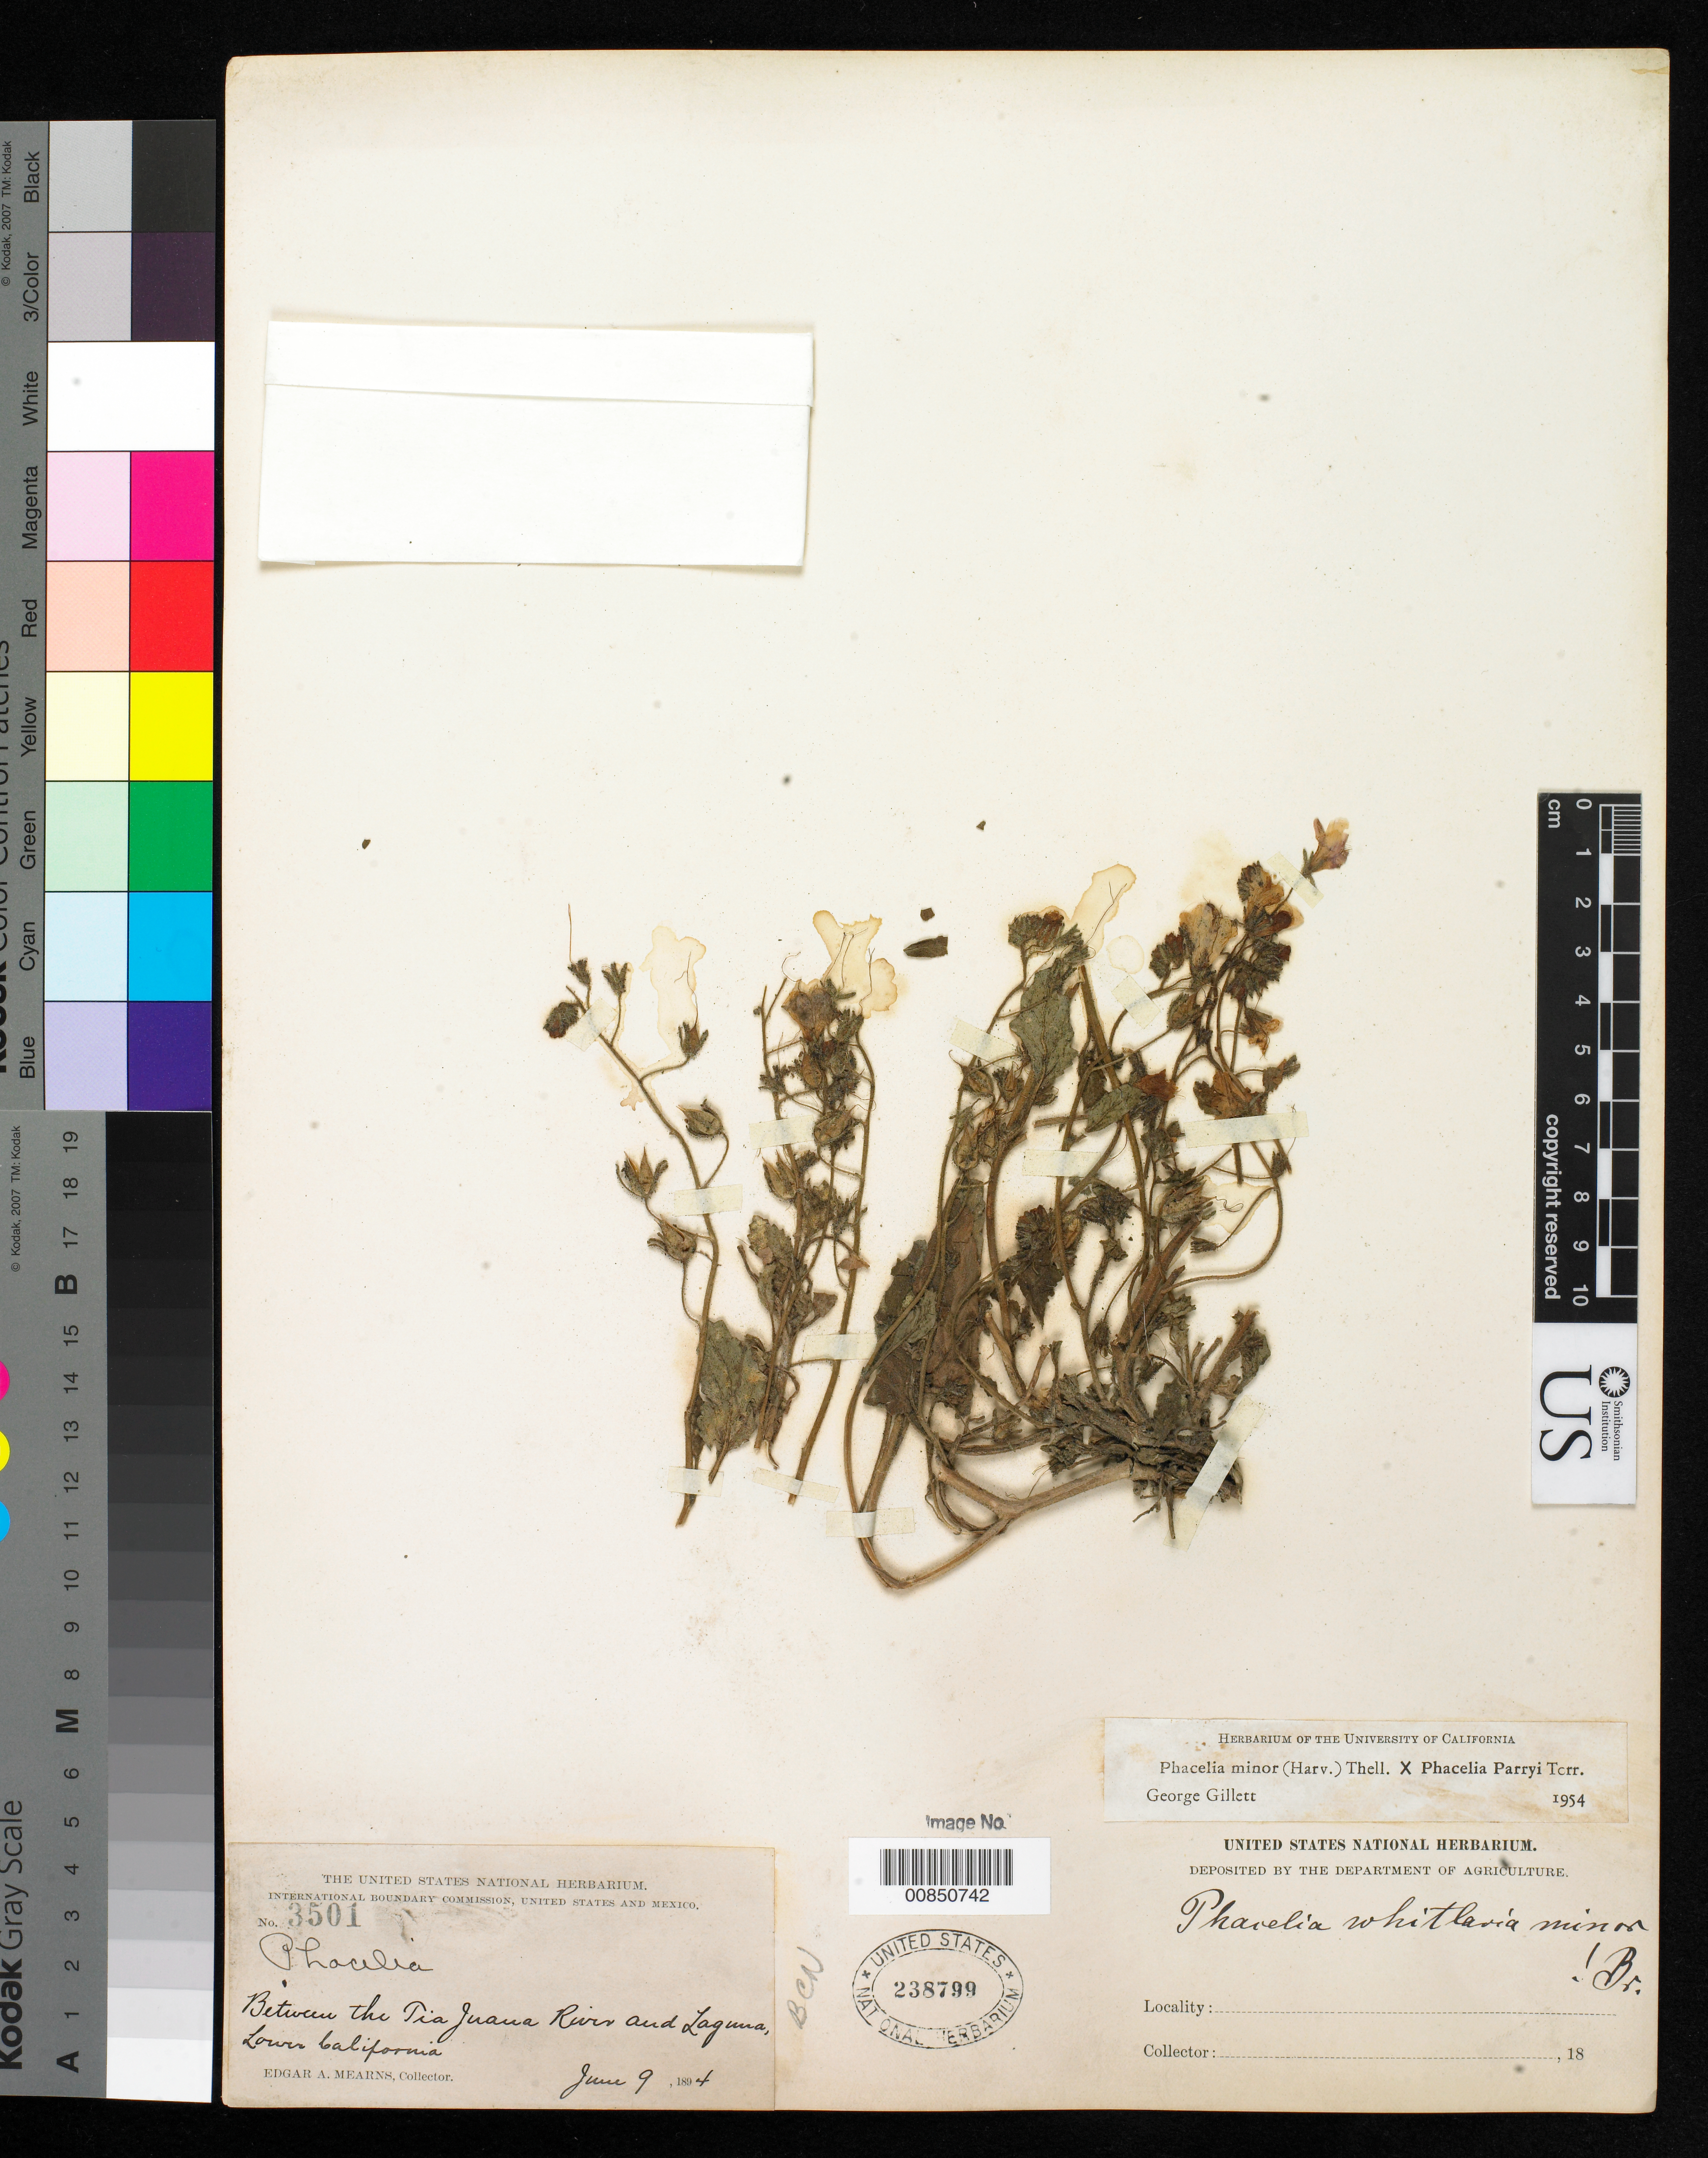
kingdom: Plantae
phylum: Tracheophyta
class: Magnoliopsida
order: Boraginales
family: Hydrophyllaceae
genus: Phacelia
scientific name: Phacelia minor x P. parryi Torr. in Emory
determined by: Gillett, G. W.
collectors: E. A. Mearns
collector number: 3501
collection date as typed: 09 Jun 1894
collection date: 1894-06-09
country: Mexico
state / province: Baja California Norte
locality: Between the Tia Juana River and Laguna, Baja California.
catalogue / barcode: US 238799